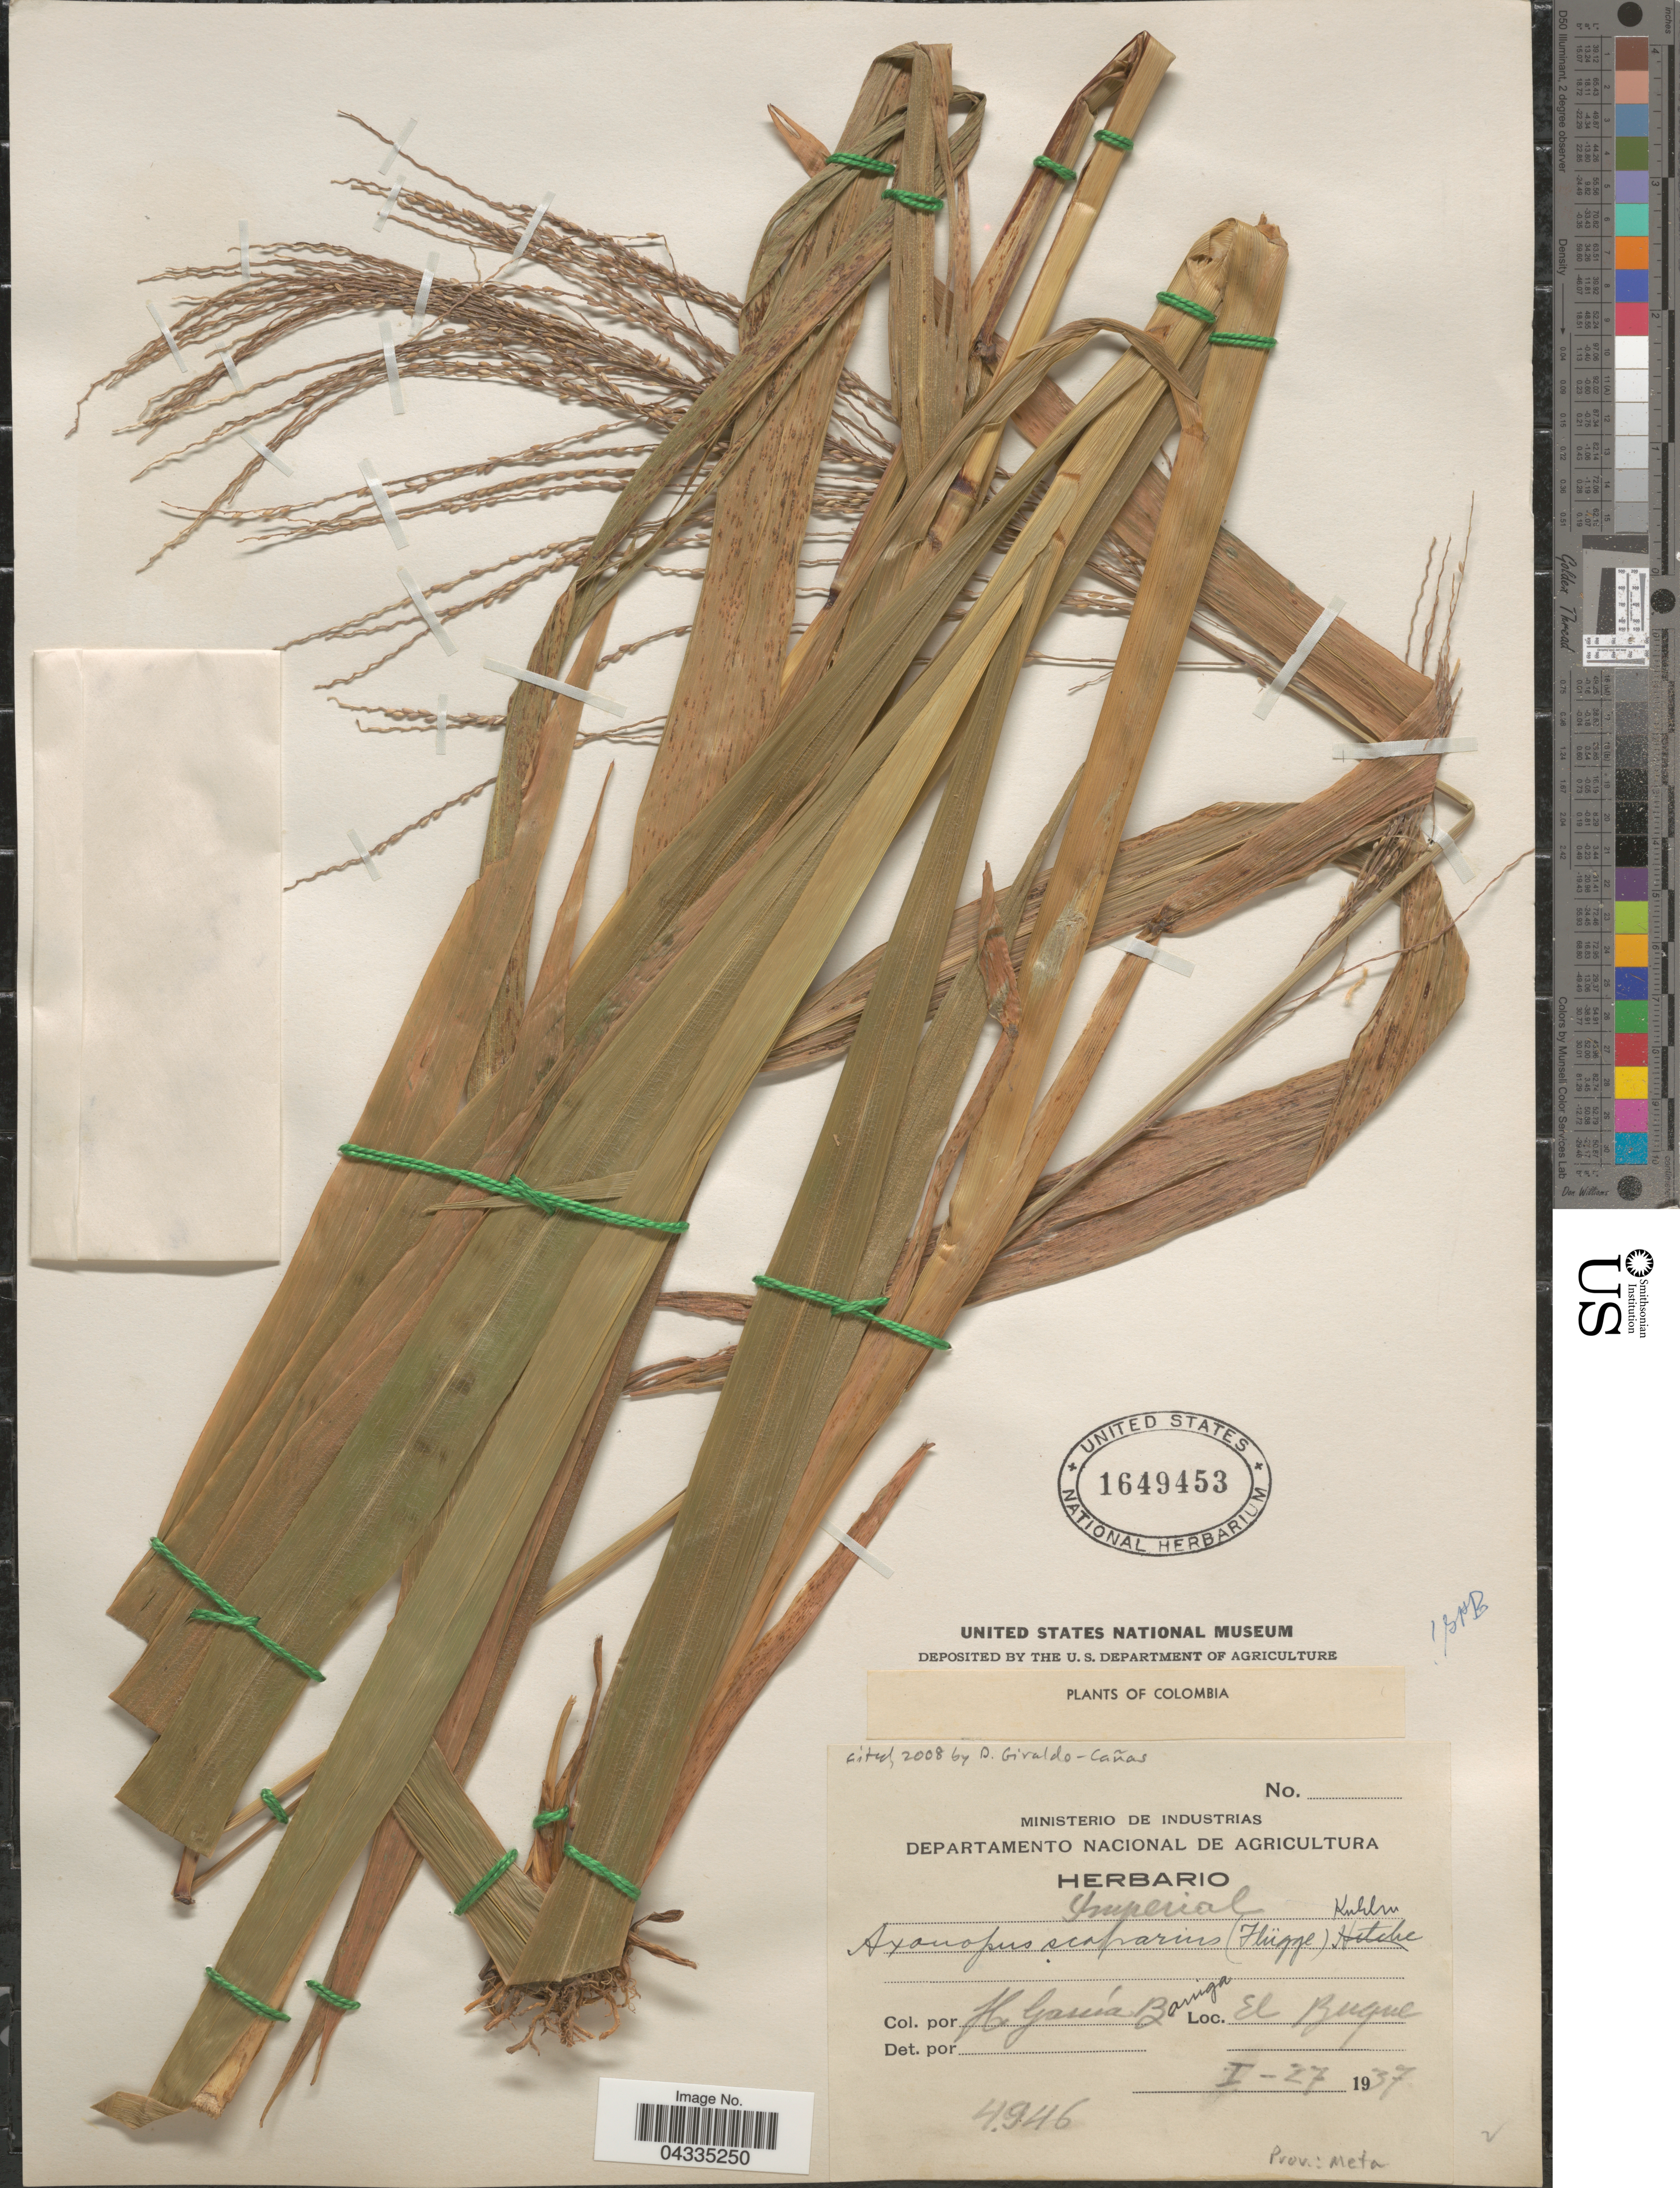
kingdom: Plantae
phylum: Tracheophyta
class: Liliopsida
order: Poales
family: Poaceae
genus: Axonopus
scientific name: Axonopus scoparius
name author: (Flüggé) Kuhlm.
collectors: H. García Barriga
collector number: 4946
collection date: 1937-01-27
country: Colombia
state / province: Meta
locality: El Buque.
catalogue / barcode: US 1649453